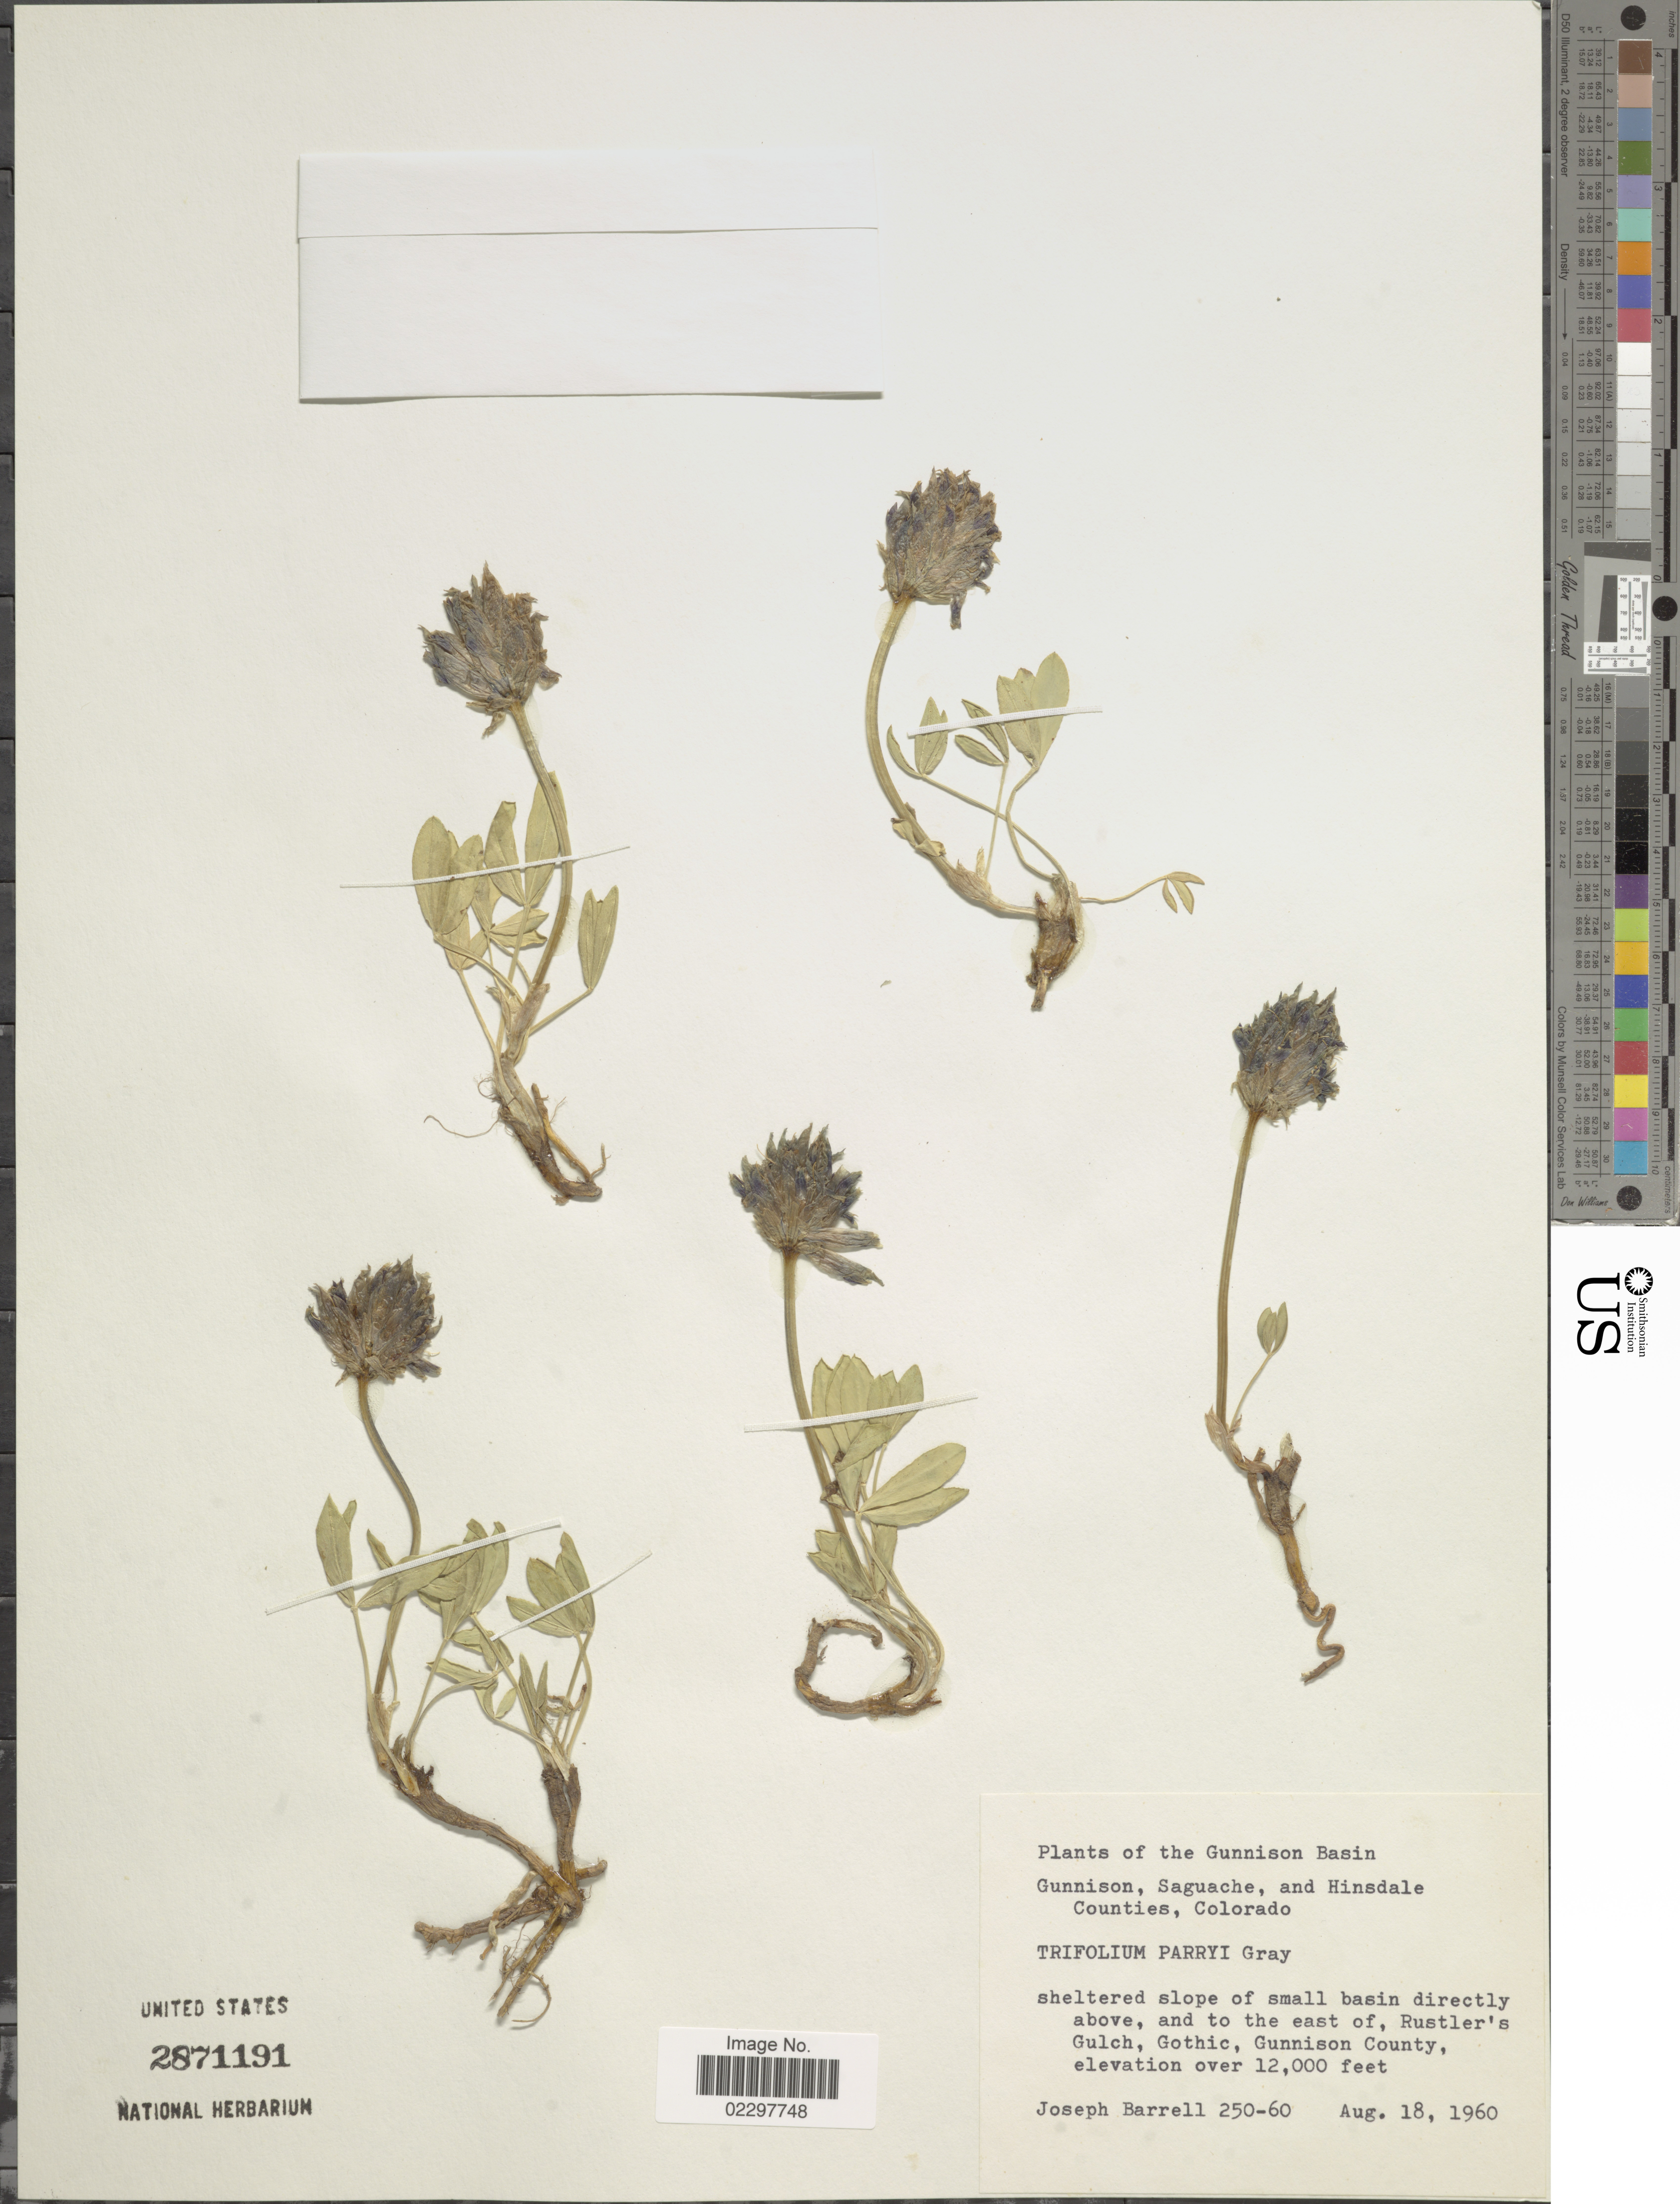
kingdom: Plantae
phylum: Tracheophyta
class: Magnoliopsida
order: Fabales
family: Fabaceae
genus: Trifolium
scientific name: Trifolium parryi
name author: A. Gray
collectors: J. Barrell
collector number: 250-60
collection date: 1960-08-18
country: United States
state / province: Colorado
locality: The Gunnison Basin, Saguache, and Hinsdale Counties, sheltered slope of small basin directly above, and to the east of, Rustler's Gulch, Gothic, Gunnison County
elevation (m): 3658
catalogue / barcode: US 2871191